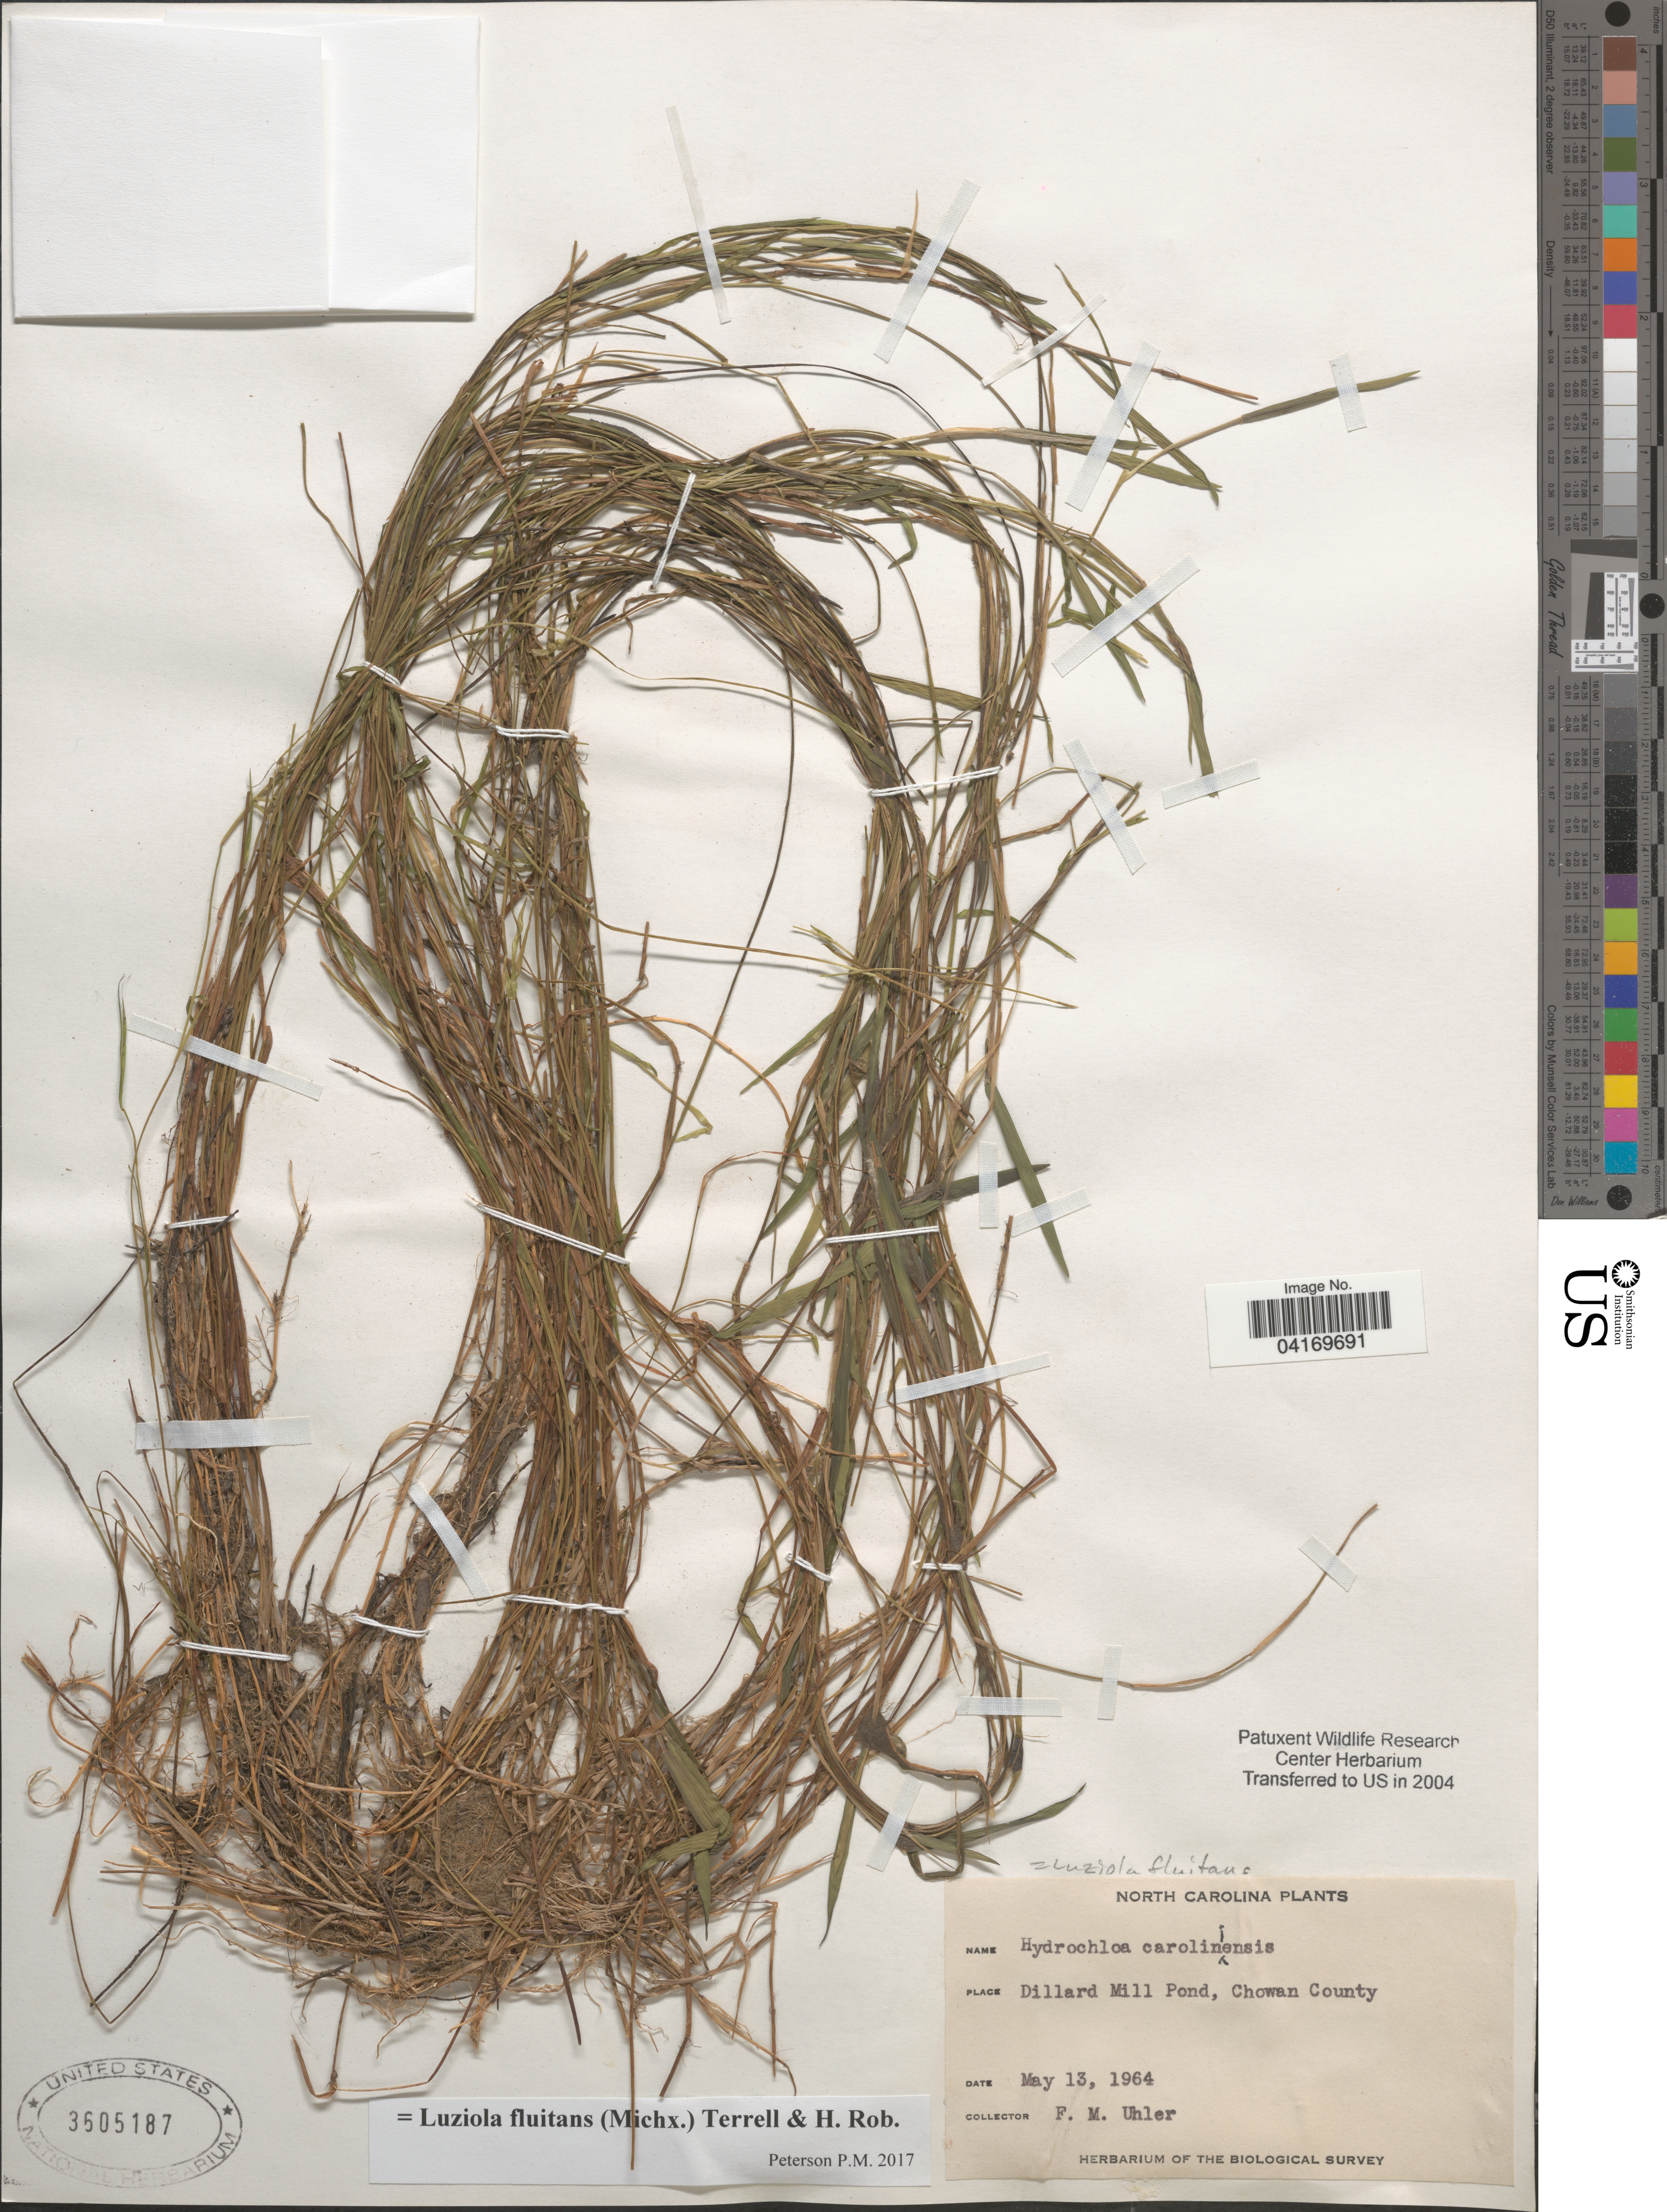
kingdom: Plantae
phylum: Tracheophyta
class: Liliopsida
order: Poales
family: Poaceae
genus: Luziola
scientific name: Luziola fluitans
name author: (Michx.) Terrell & H. Rob.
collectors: F. M. Uhler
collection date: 1964-05-13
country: United States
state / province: North Carolina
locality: Dillard Mill Pond, Chowan County.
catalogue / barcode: US 3605187